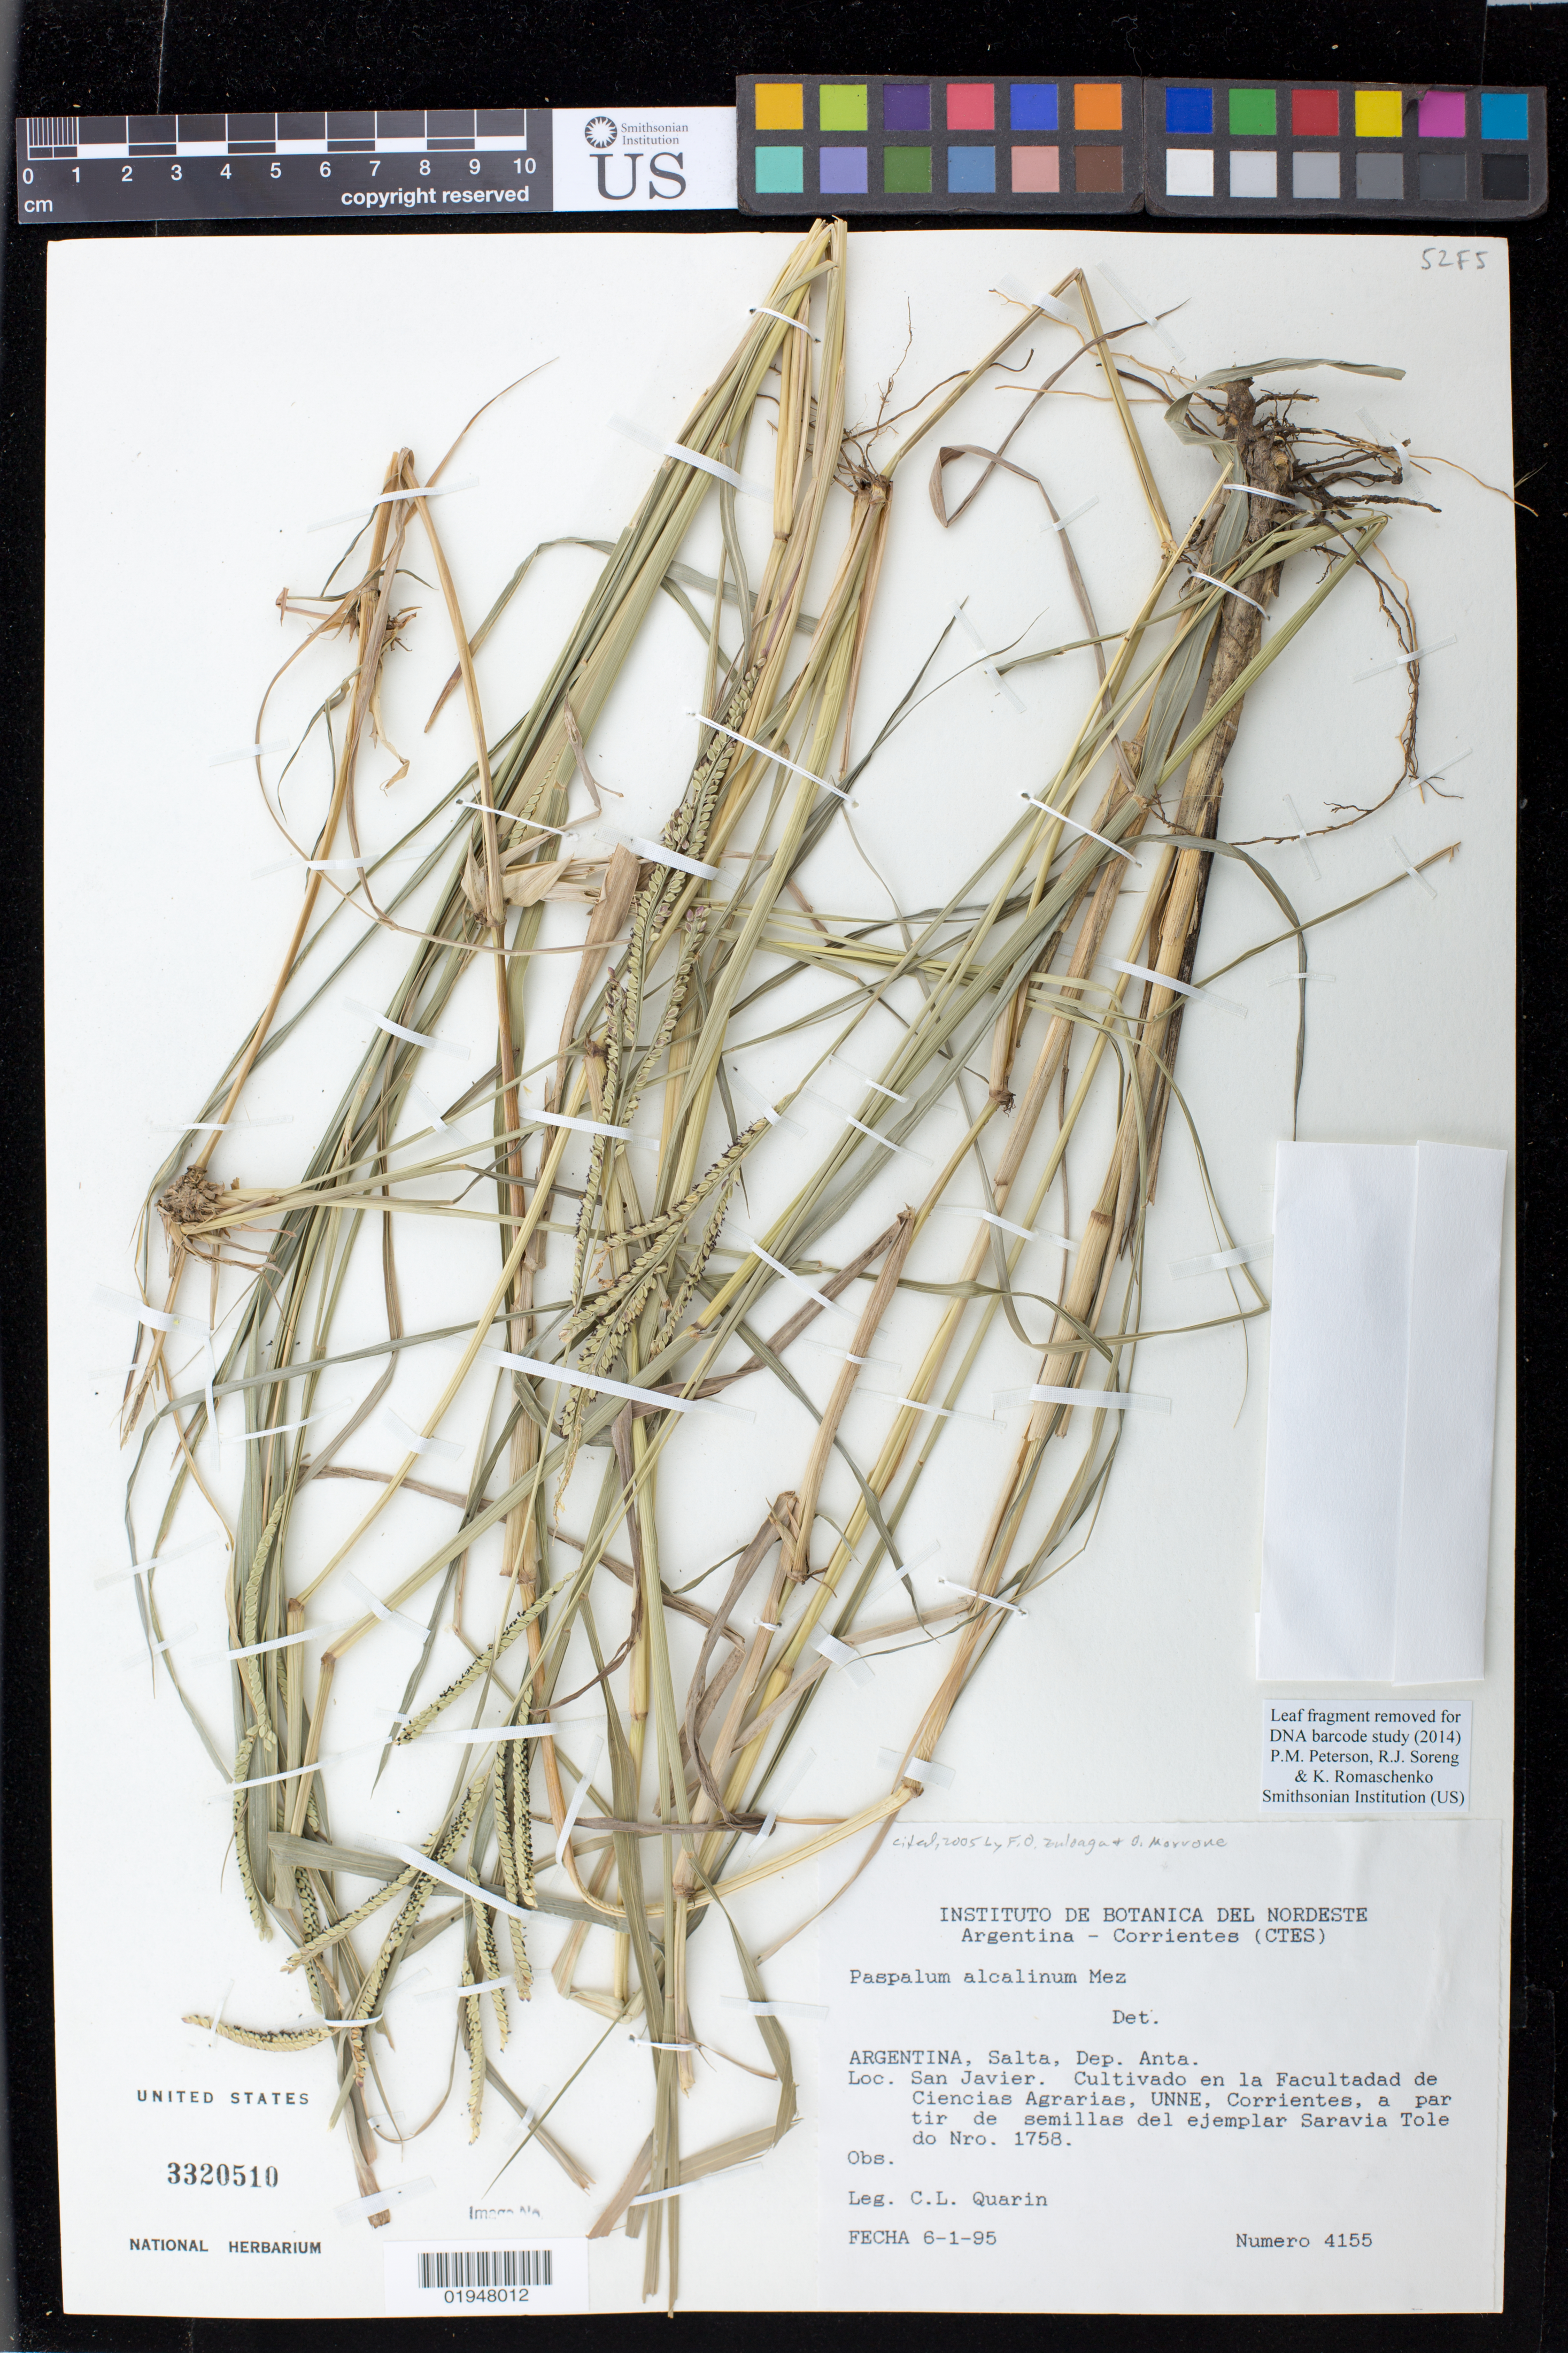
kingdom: Plantae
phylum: Tracheophyta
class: Liliopsida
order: Poales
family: Poaceae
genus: Paspalum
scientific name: Paspalum alcalinum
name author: Mez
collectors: C. Quarin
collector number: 4155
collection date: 1995-01-06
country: Argentina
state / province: Salta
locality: San Javier, Cultivado en la Facultadad de Ciencias Agrarias, UNNE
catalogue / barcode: US 3320510